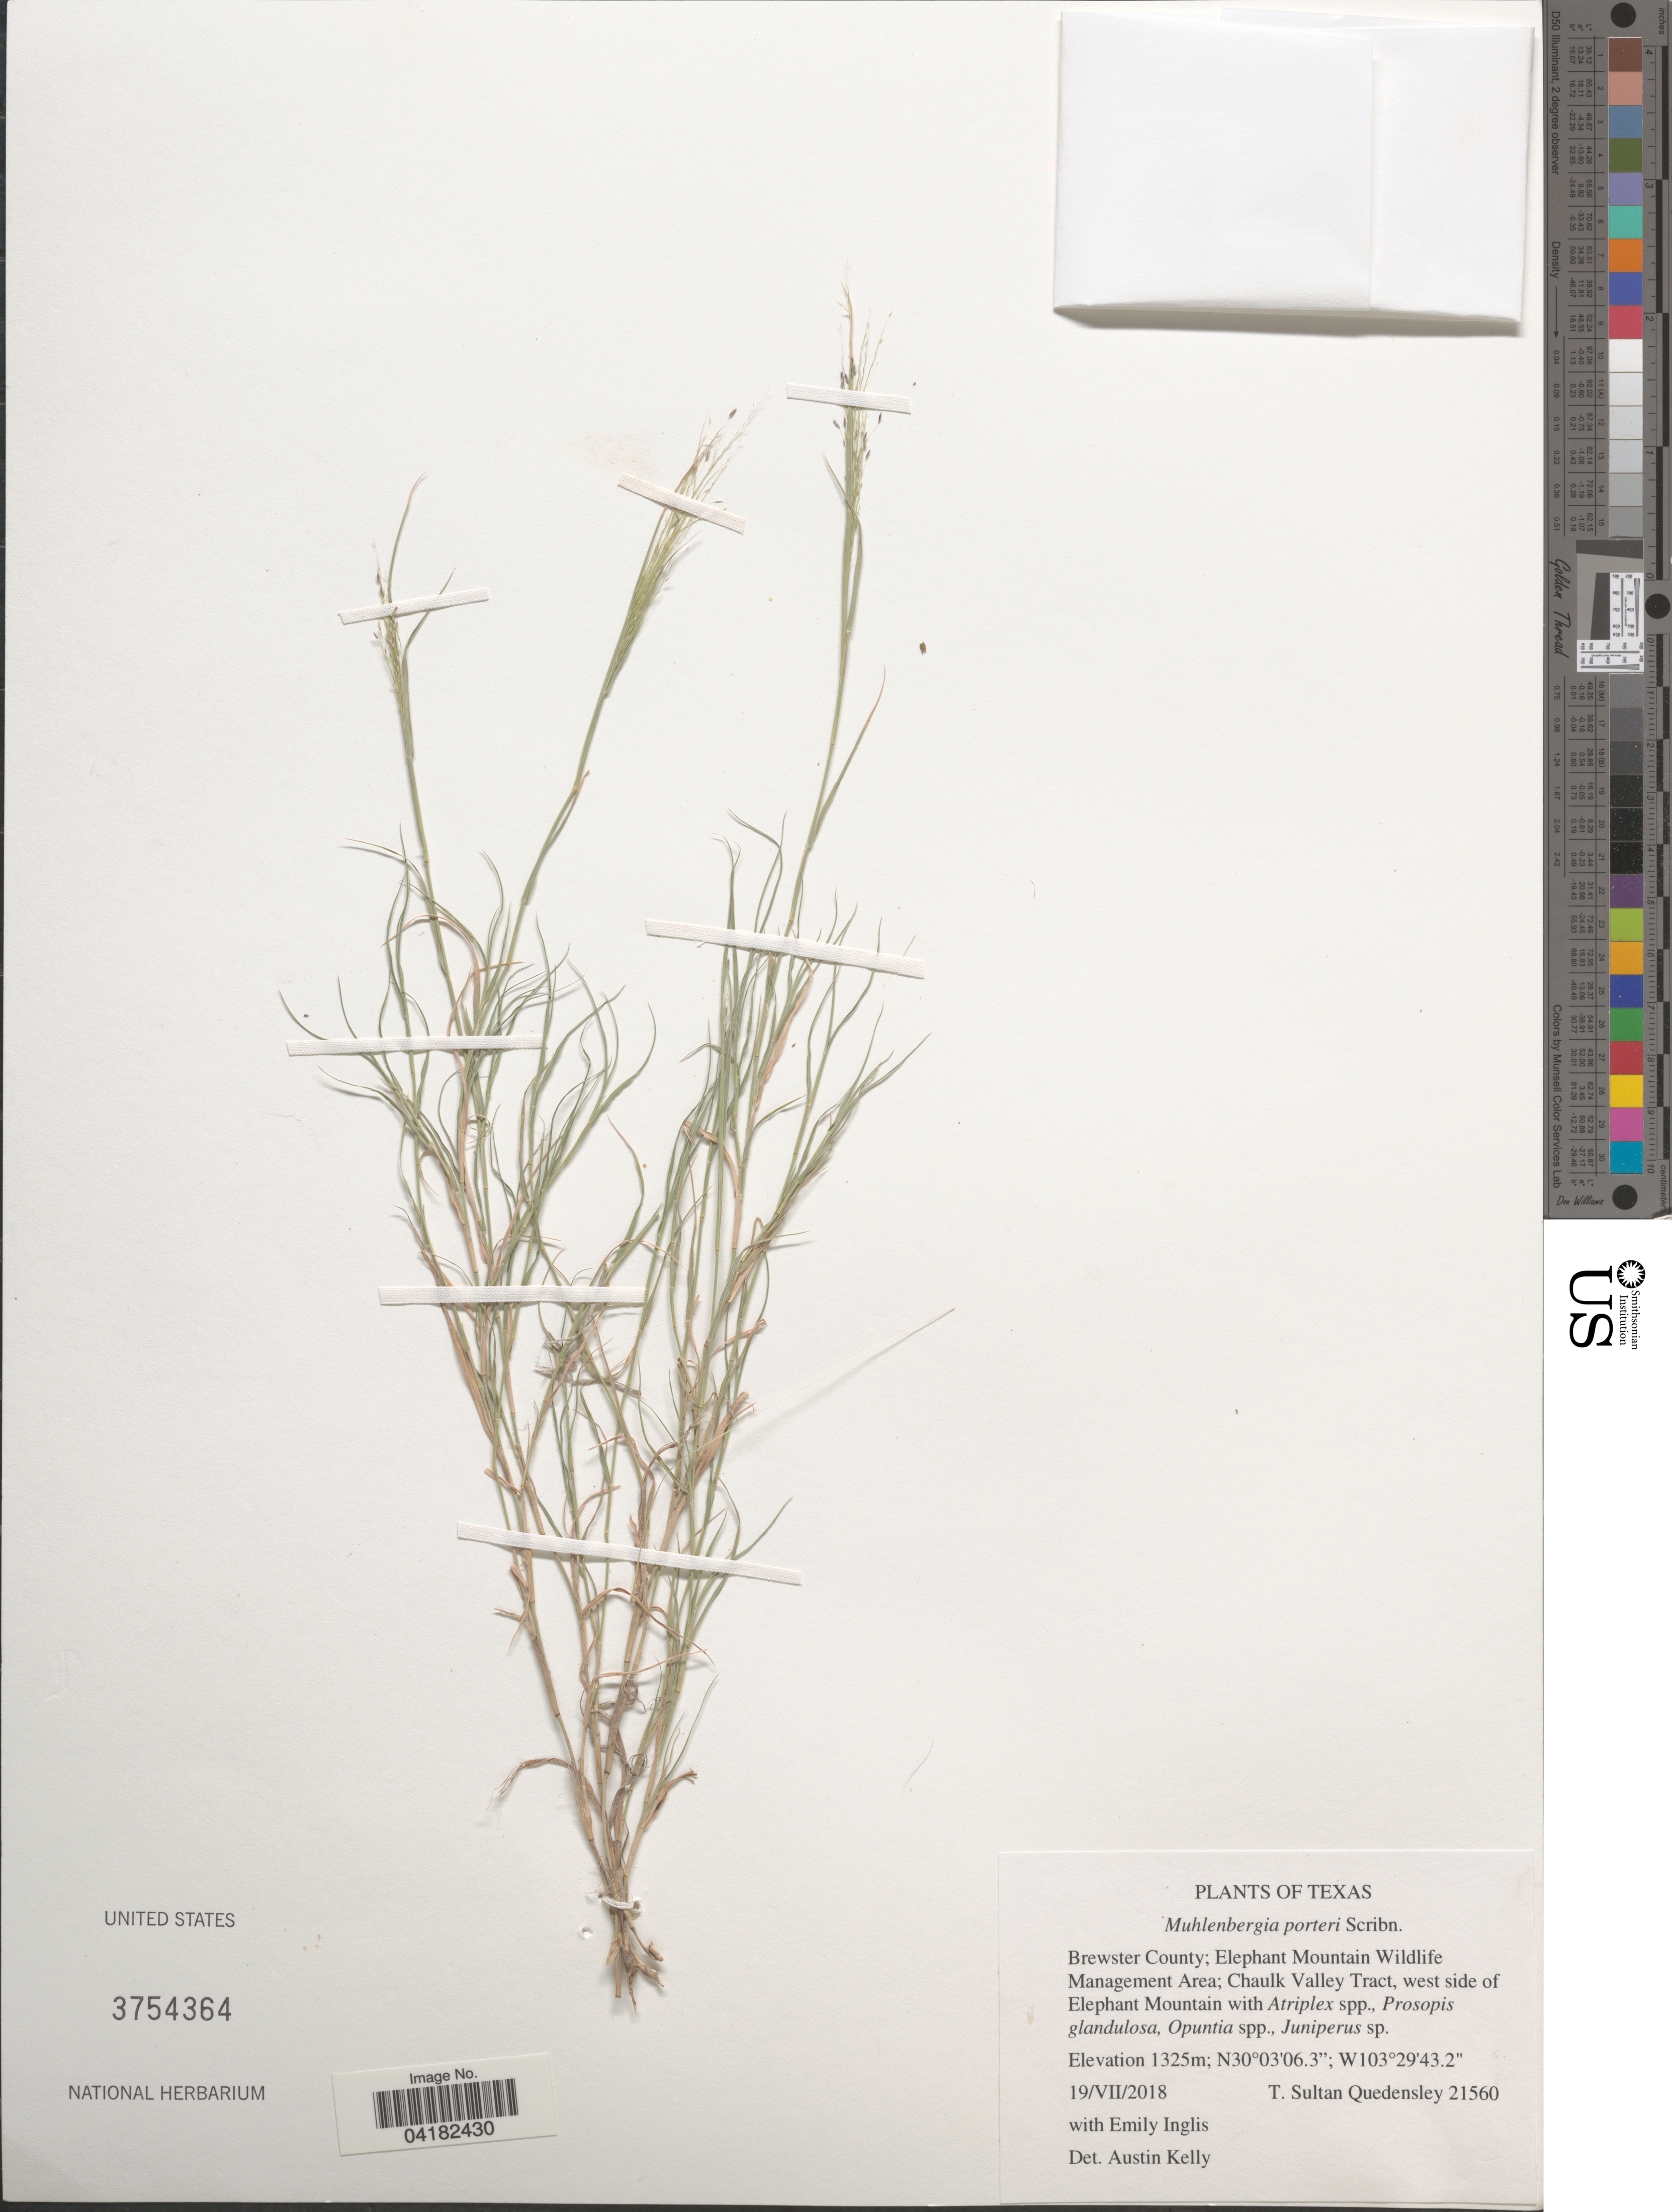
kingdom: Plantae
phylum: Tracheophyta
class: Liliopsida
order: Poales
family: Poaceae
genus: Muhlenbergia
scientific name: Muhlenbergia porteri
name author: Scribn. in W.J. Beal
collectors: T. S. Quedensley & E. Inglis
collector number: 21560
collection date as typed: Transcribed d/m/y: 19/7/2018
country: United States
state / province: Texas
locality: Brewster County; Elephant Mountain Wildlife Management Area; Chaulk Valley Tract, west side of Elephant Mountain.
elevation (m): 1325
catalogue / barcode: US 3754364